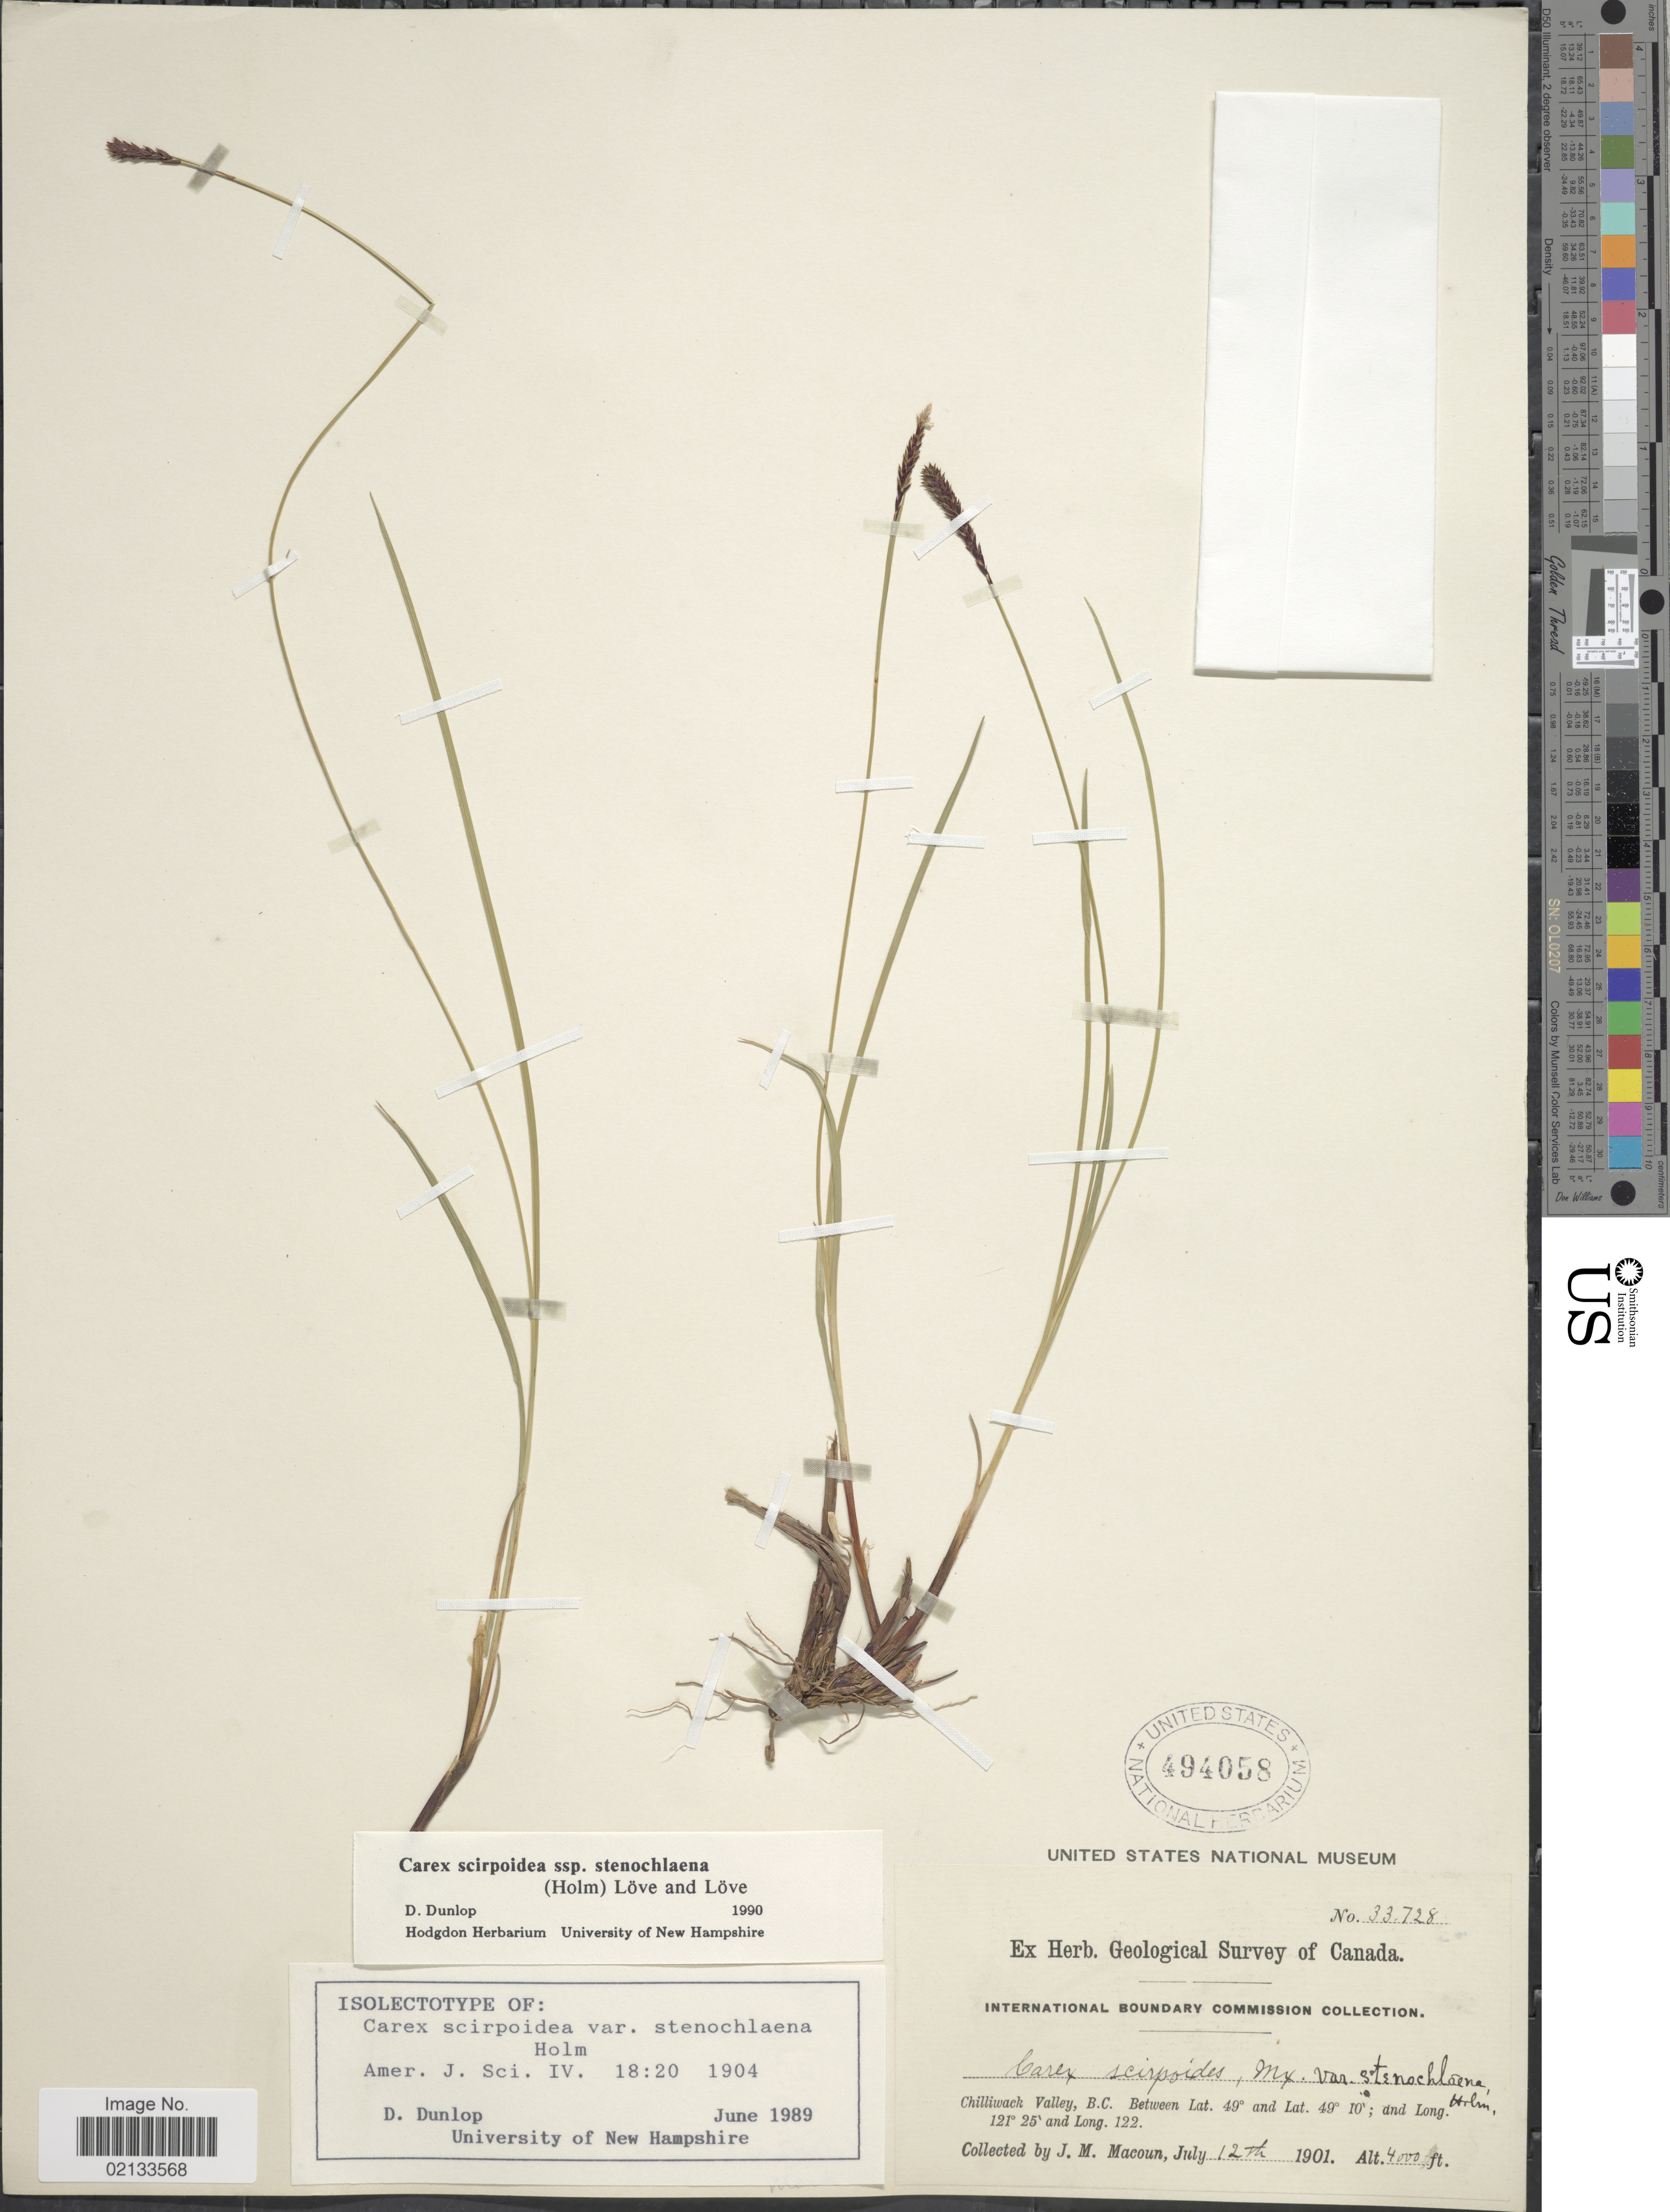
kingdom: Plantae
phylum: Tracheophyta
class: Liliopsida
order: Poales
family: Cyperaceae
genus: Carex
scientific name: Carex scirpoidea subsp. stenochloena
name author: (Holm) Á. Löve & D. Löve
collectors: J. M. Macoun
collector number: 33728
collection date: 1901-07-12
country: Canada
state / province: British Columbia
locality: Chilliwack Valley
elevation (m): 1219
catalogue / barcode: US 494058